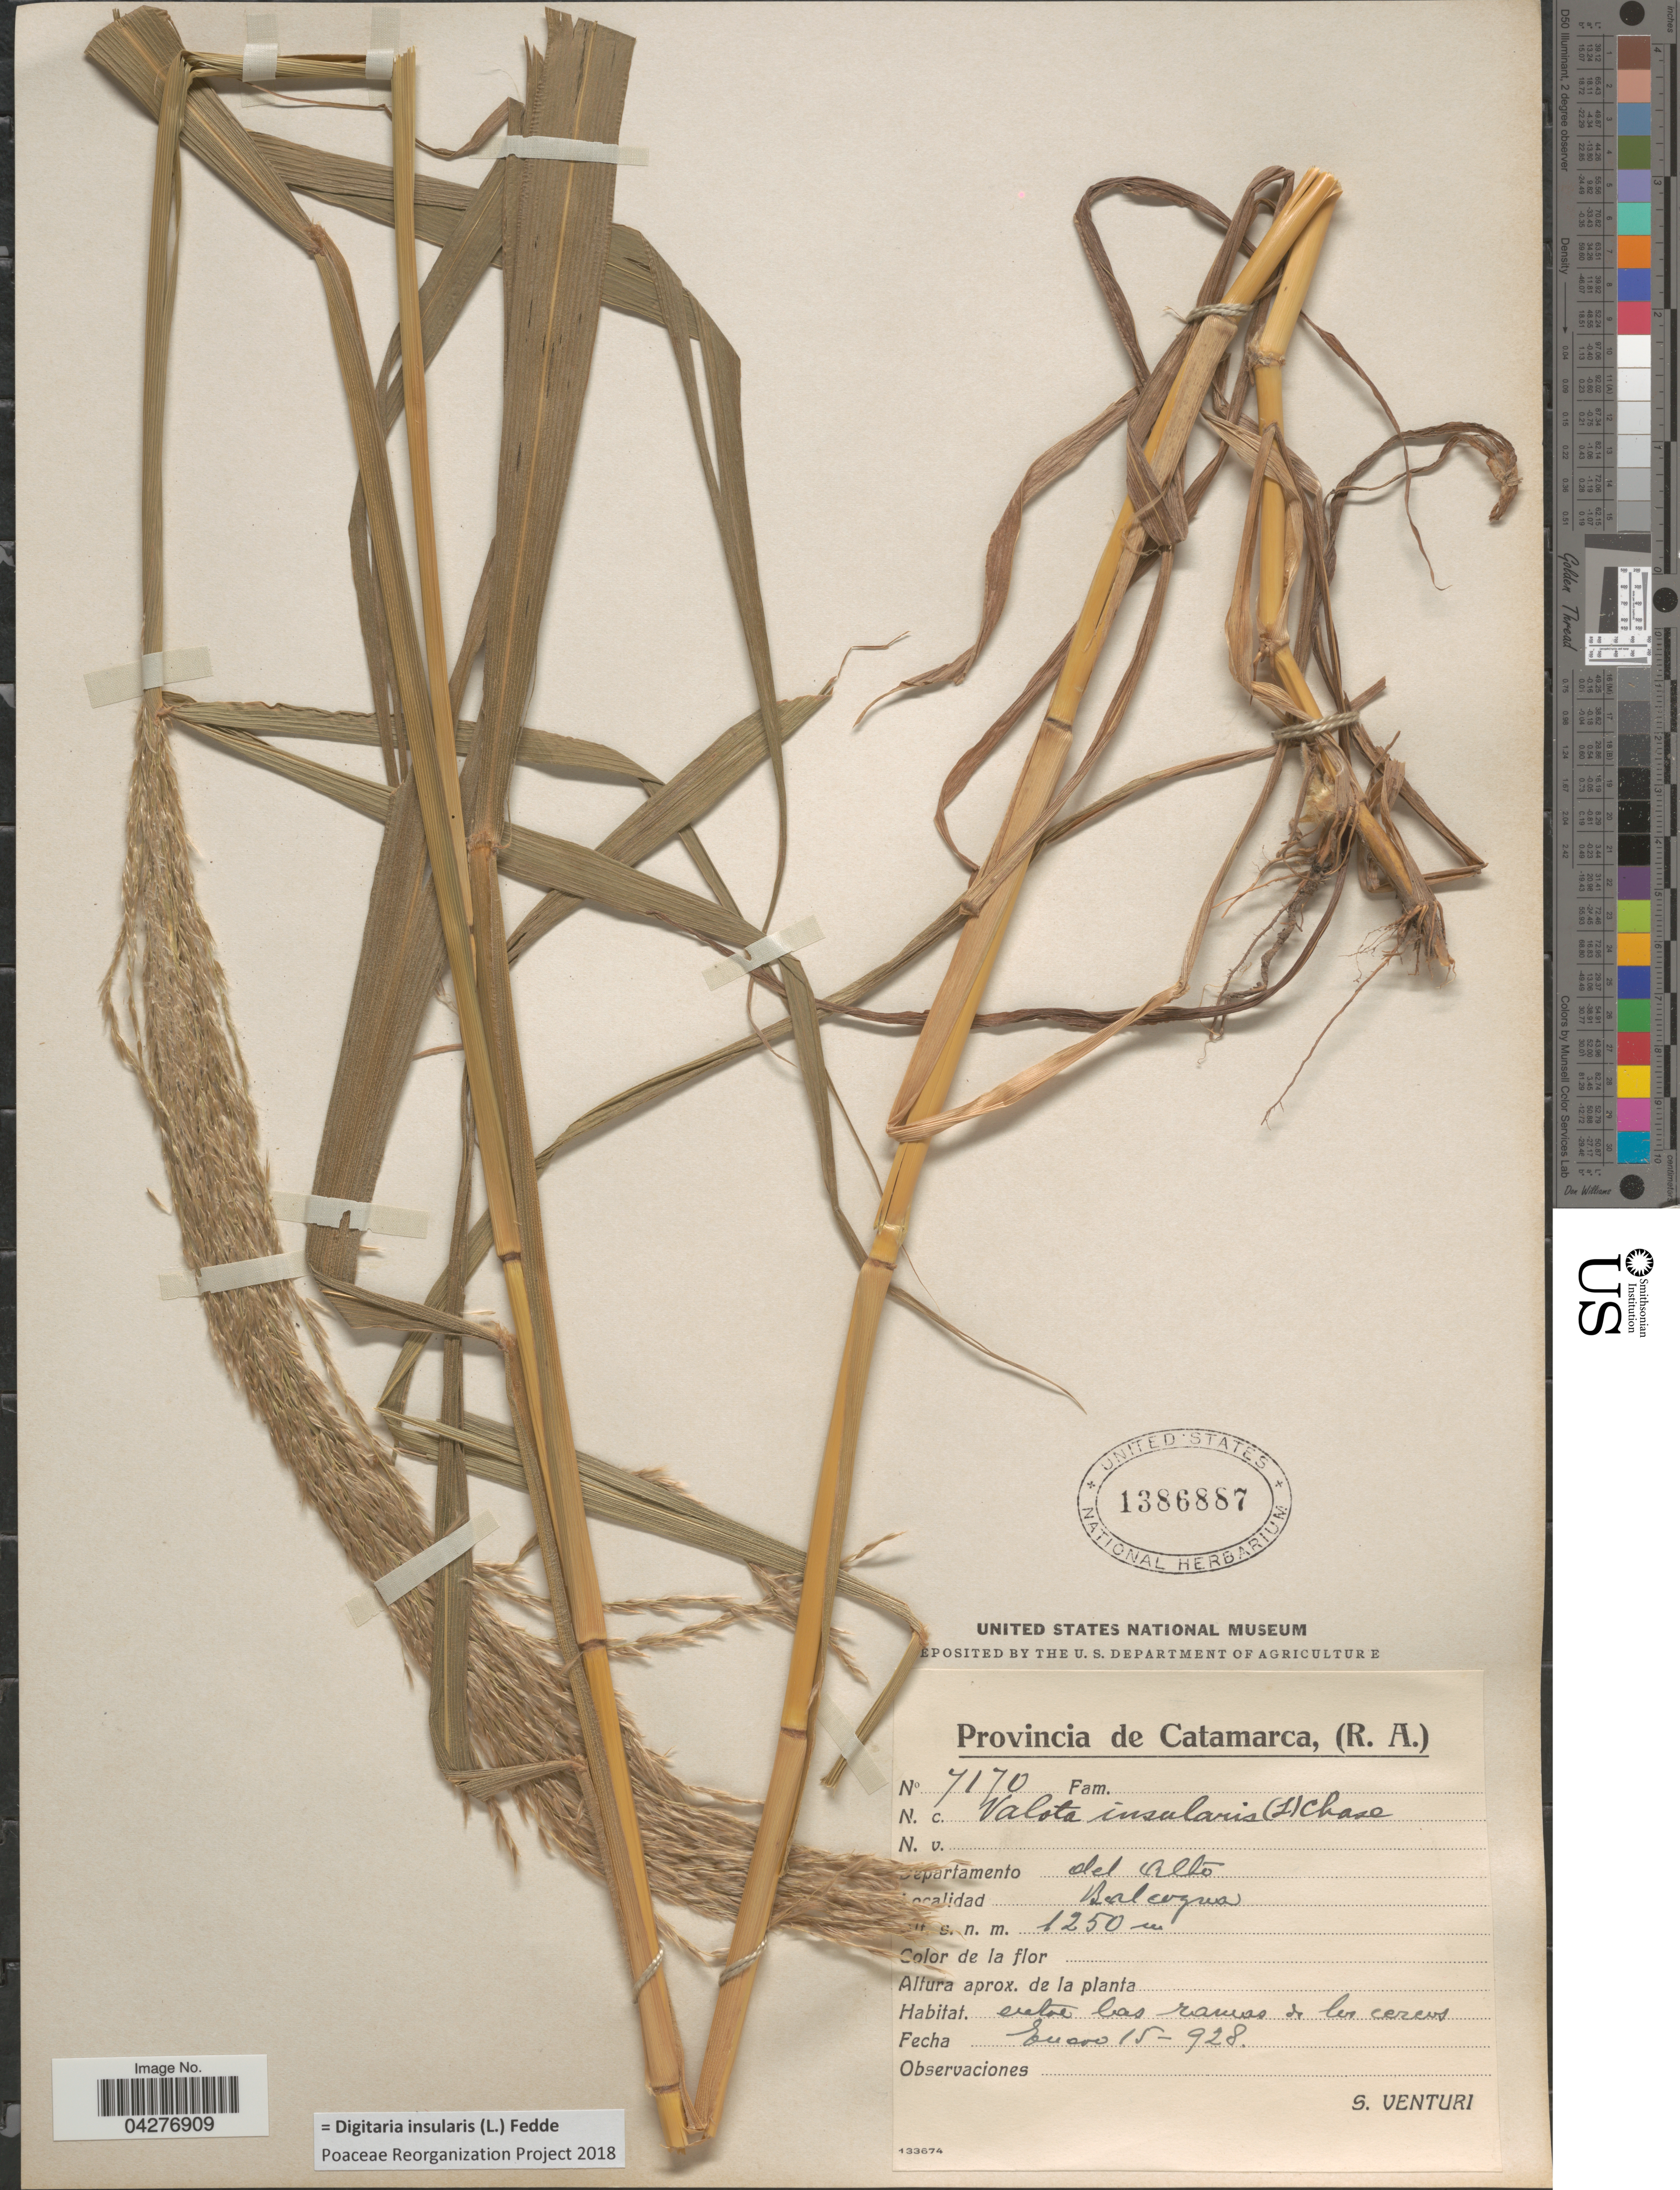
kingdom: Plantae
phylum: Tracheophyta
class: Liliopsida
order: Poales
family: Poaceae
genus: Digitaria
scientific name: Digitaria insularis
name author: (L.) Fedde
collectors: S. Venturi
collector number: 7170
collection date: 1928-01-15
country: Argentina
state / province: Catamarca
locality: Departamento del Alto. Balcozna.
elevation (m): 1250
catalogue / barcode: US 1386887